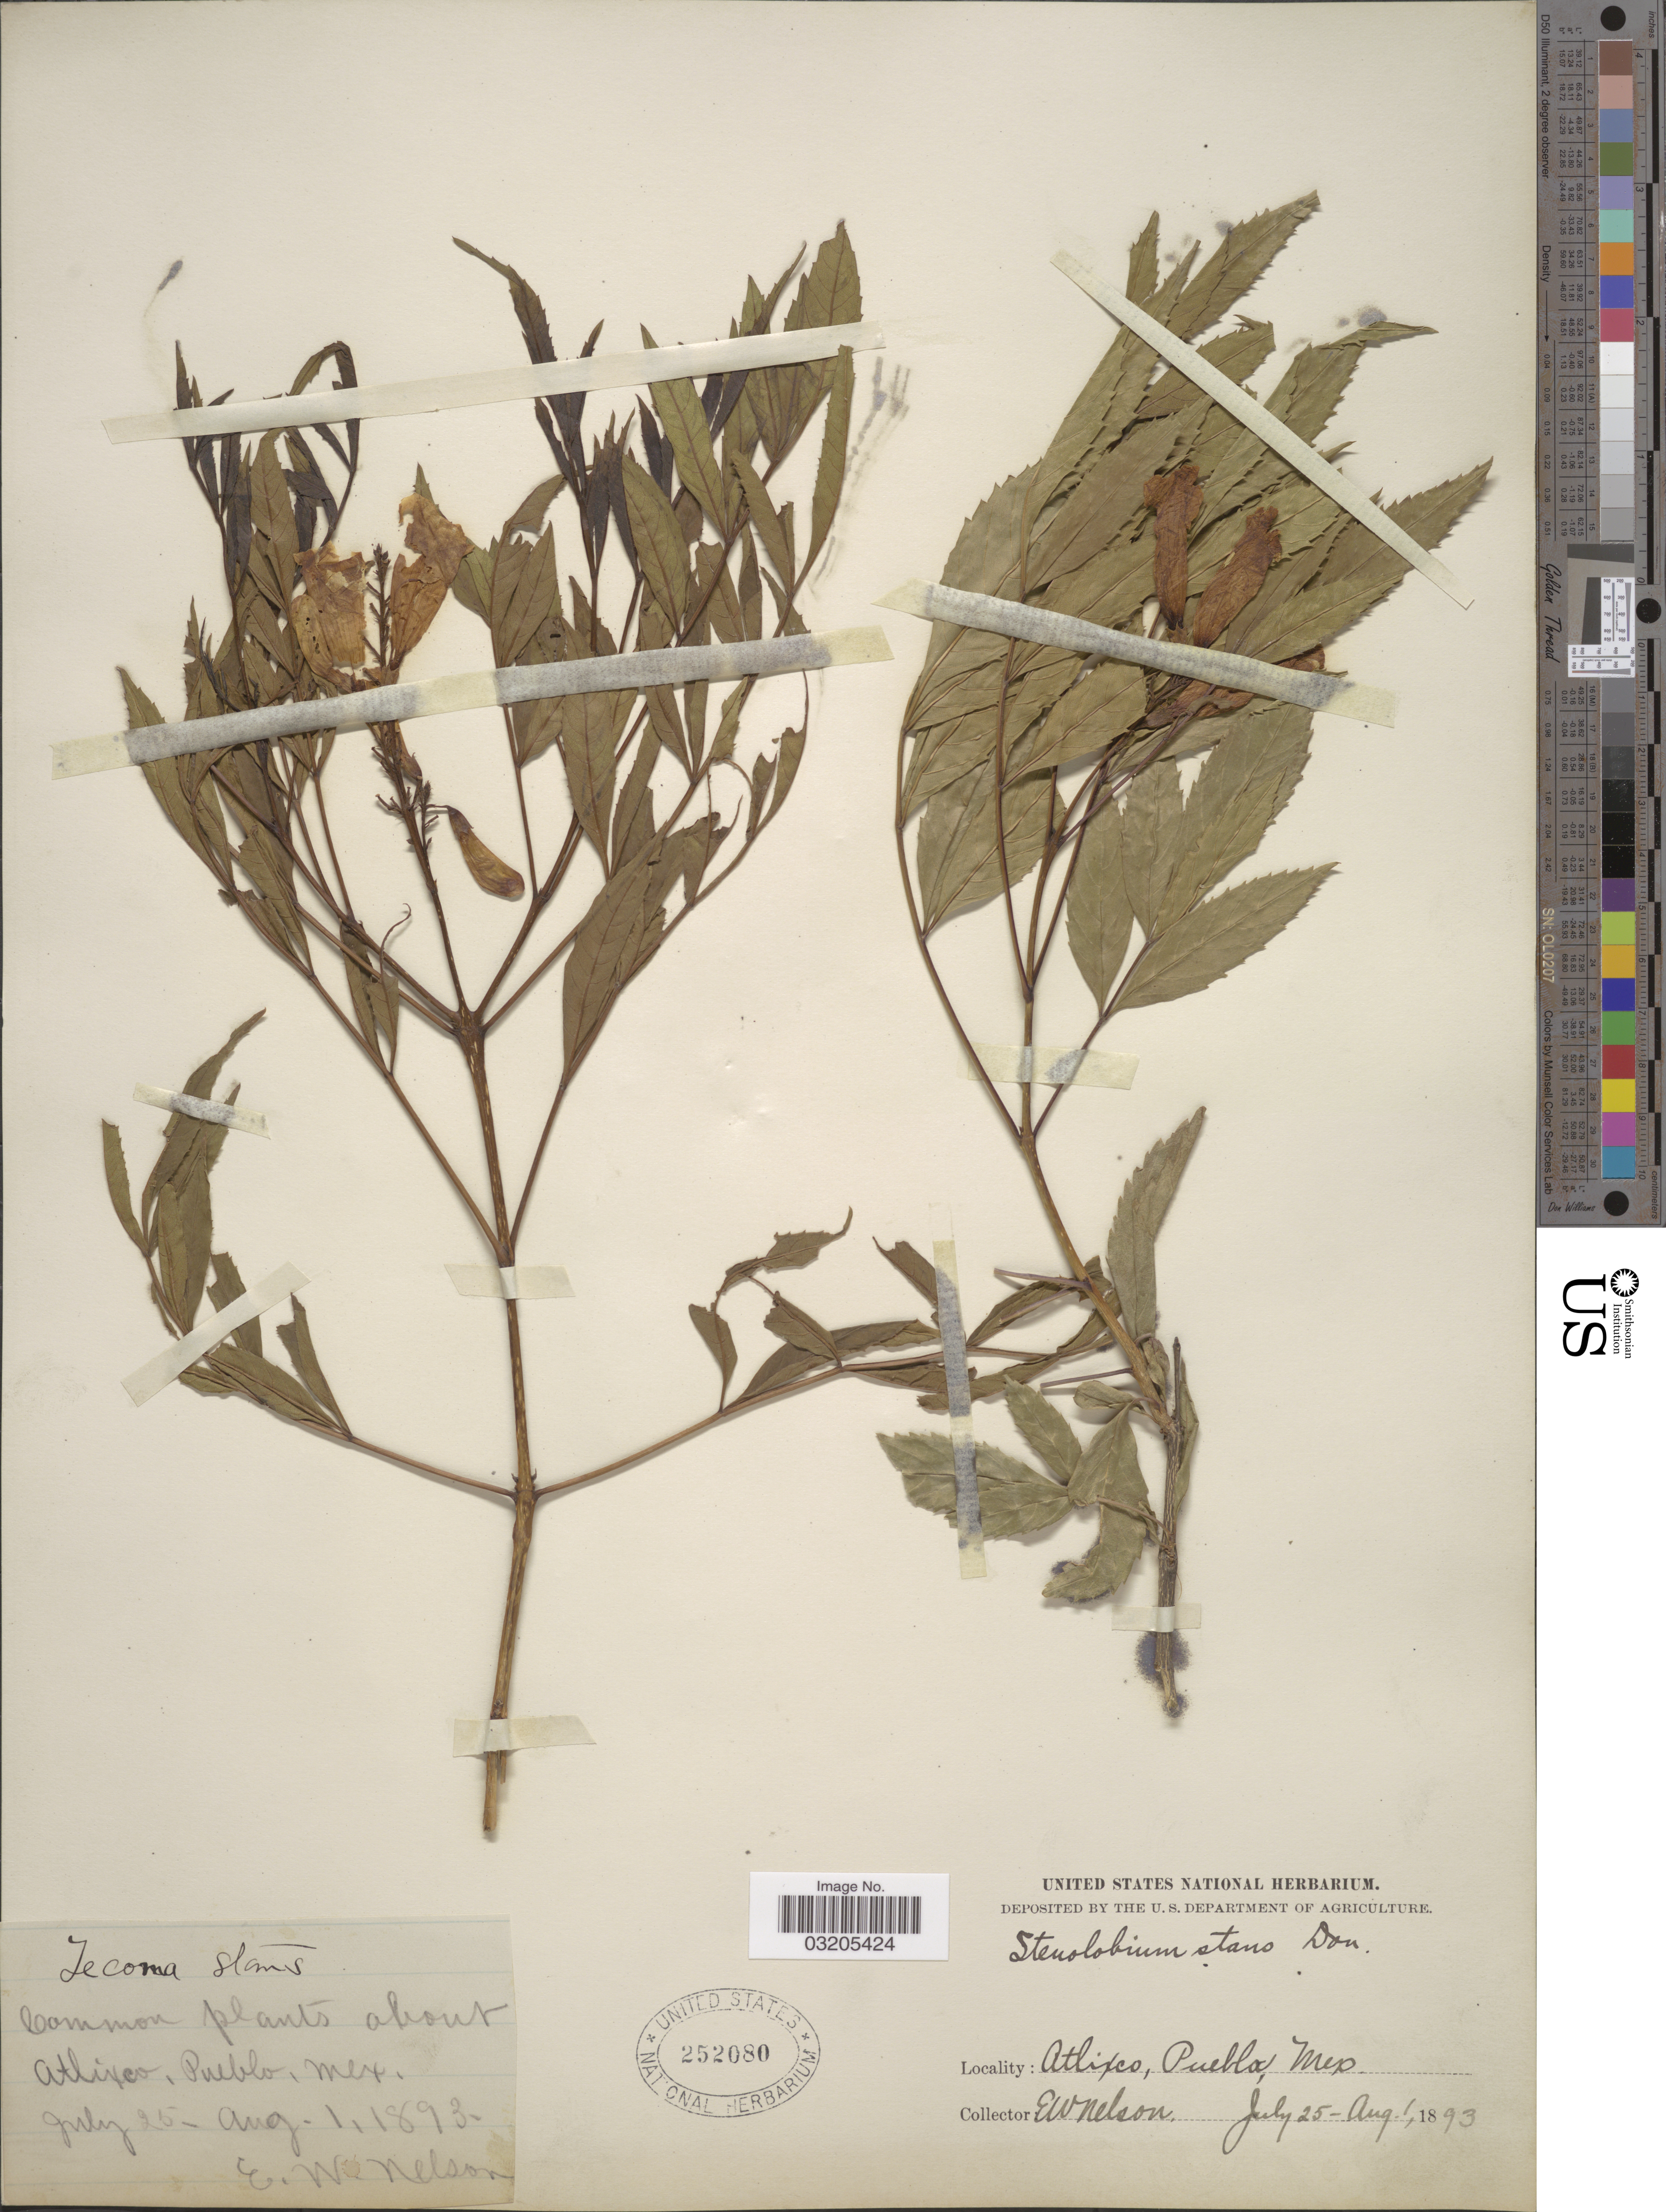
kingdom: Plantae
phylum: Tracheophyta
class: Magnoliopsida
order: Lamiales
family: Bignoniaceae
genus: Tecoma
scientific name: Tecoma stans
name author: (L.) Juss. ex Kunth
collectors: E. W. Nelson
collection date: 1893-07-25/1893-08-01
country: Mexico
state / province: Puebla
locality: Atlixco.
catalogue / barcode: US 252080